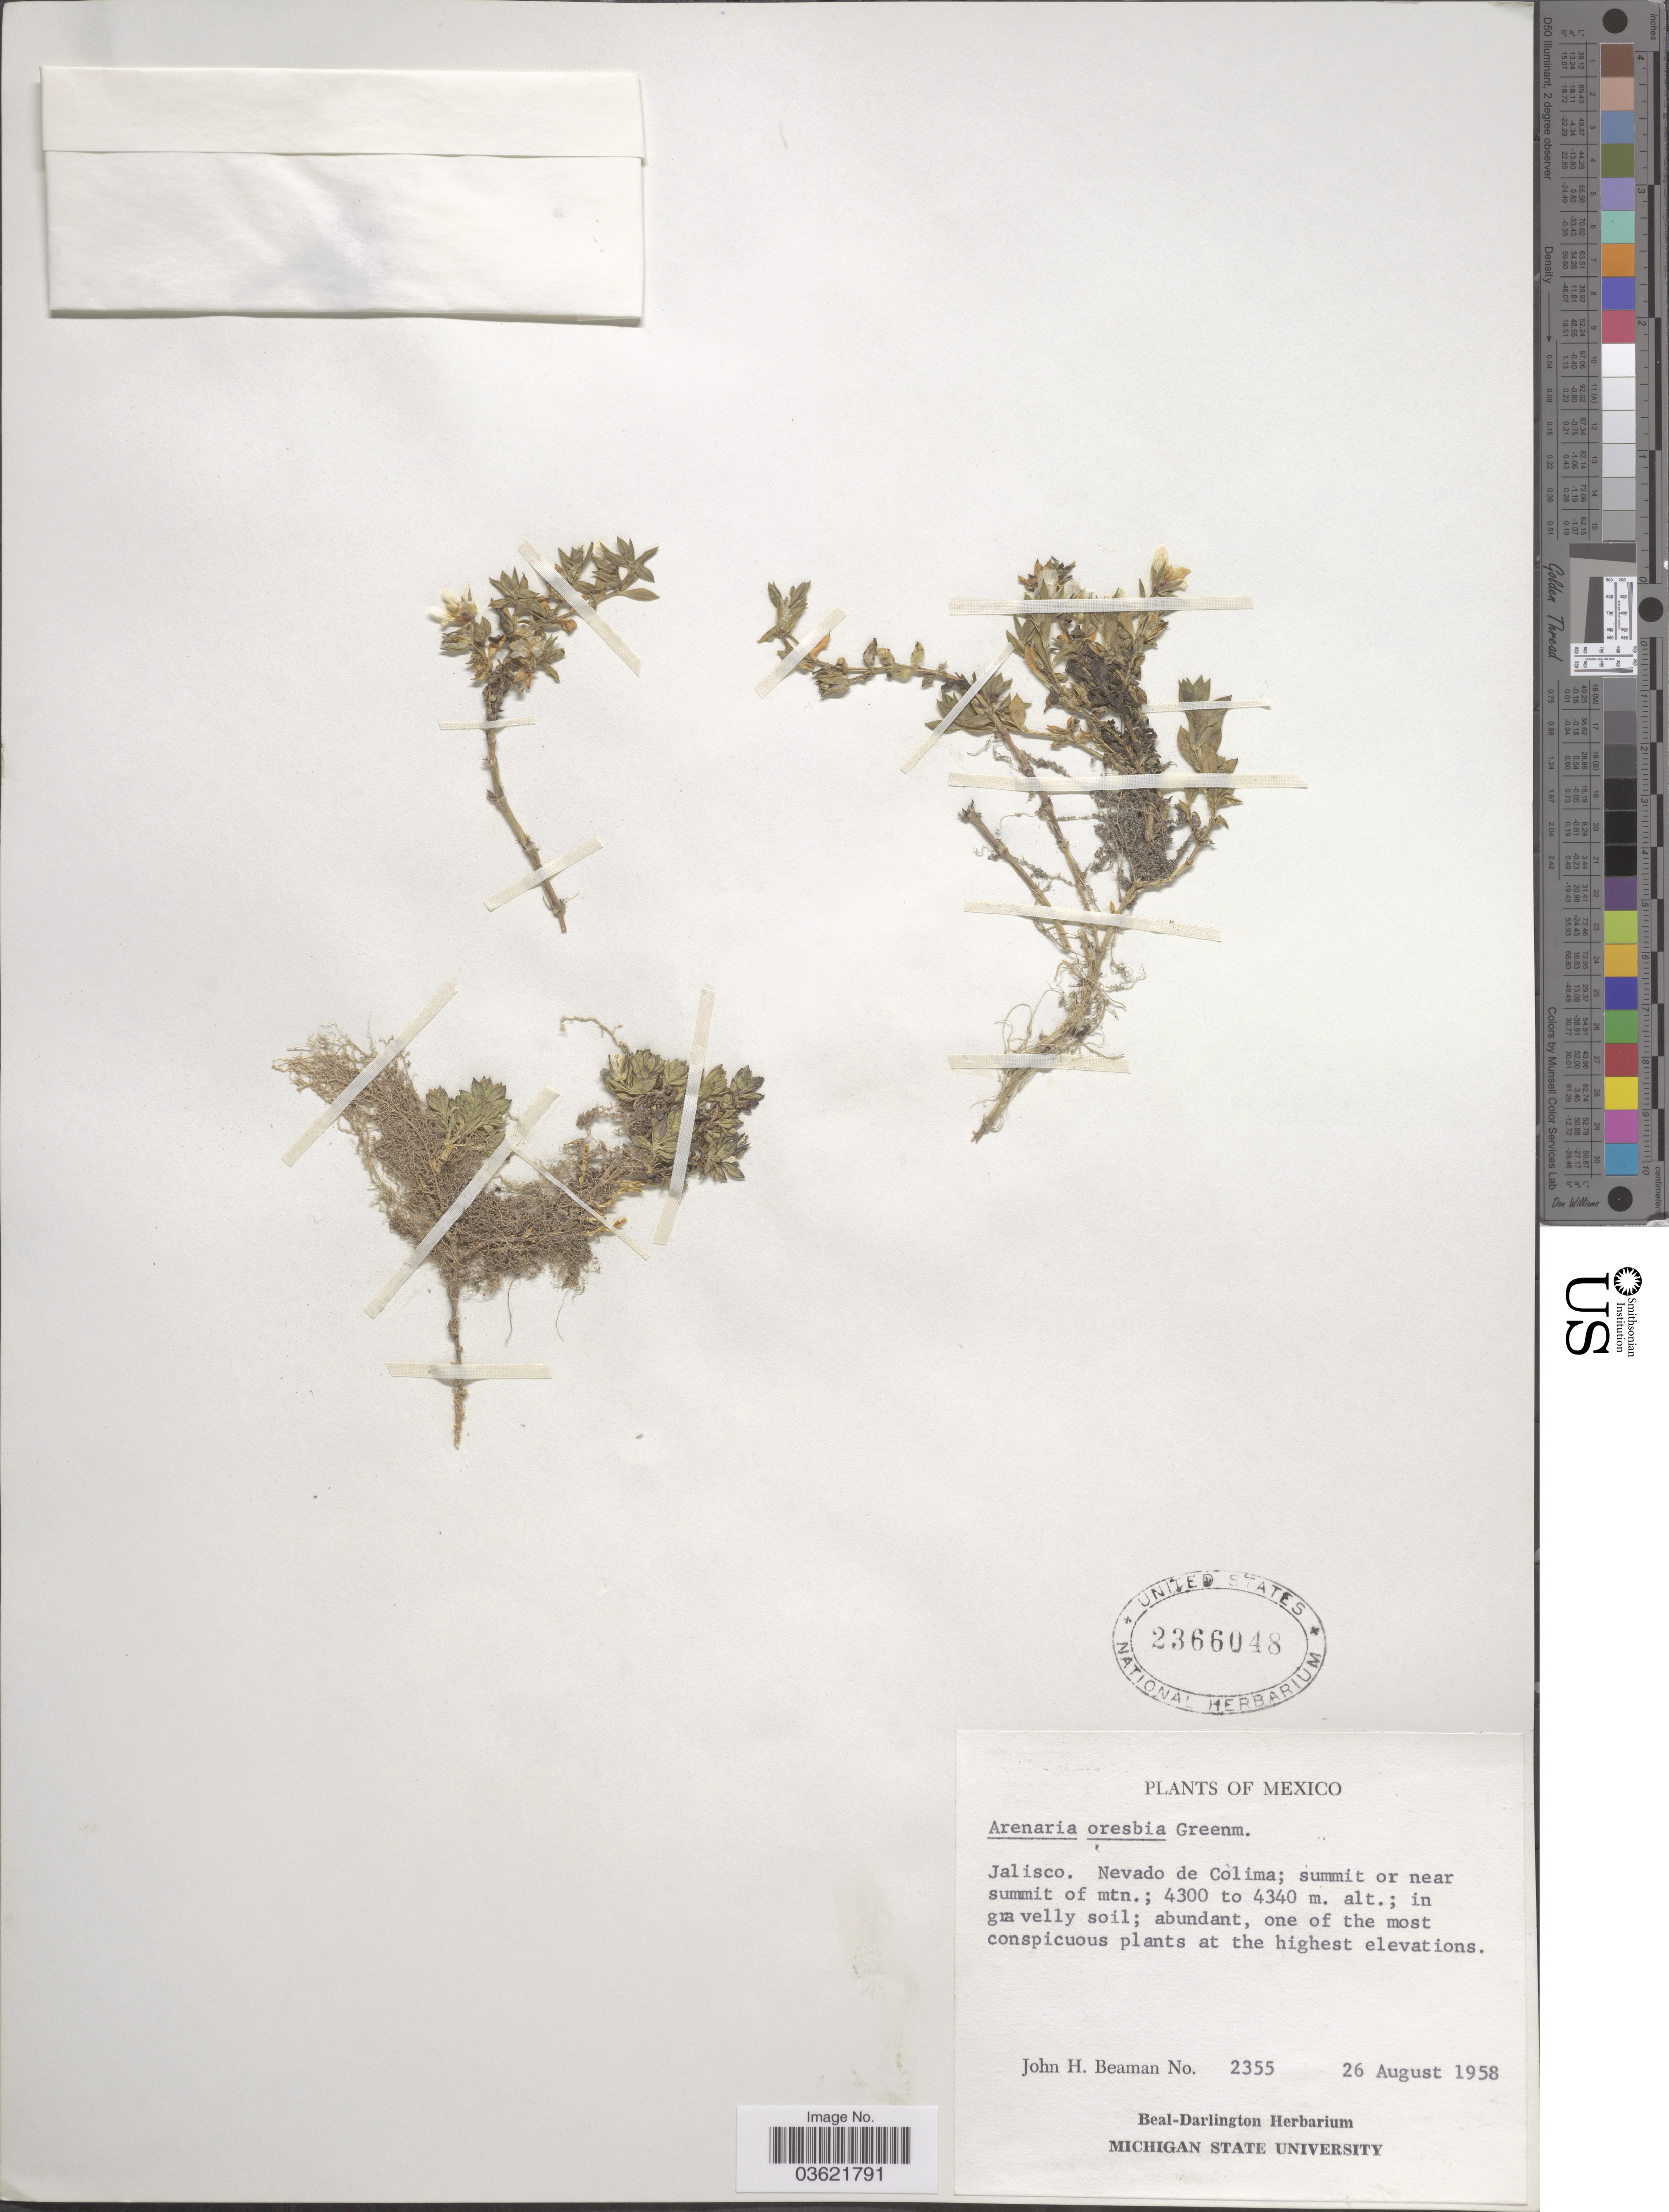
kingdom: Plantae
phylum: Tracheophyta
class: Magnoliopsida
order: Caryophyllales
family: Caryophyllaceae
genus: Arenaria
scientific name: Arenaria oresbia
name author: Greenm.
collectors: J. H. Beaman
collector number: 2355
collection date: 1958-08-26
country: Mexico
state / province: Jalisco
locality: Nevado de Colima; summit or near summit of mtn.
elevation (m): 4300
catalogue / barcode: US 2366048